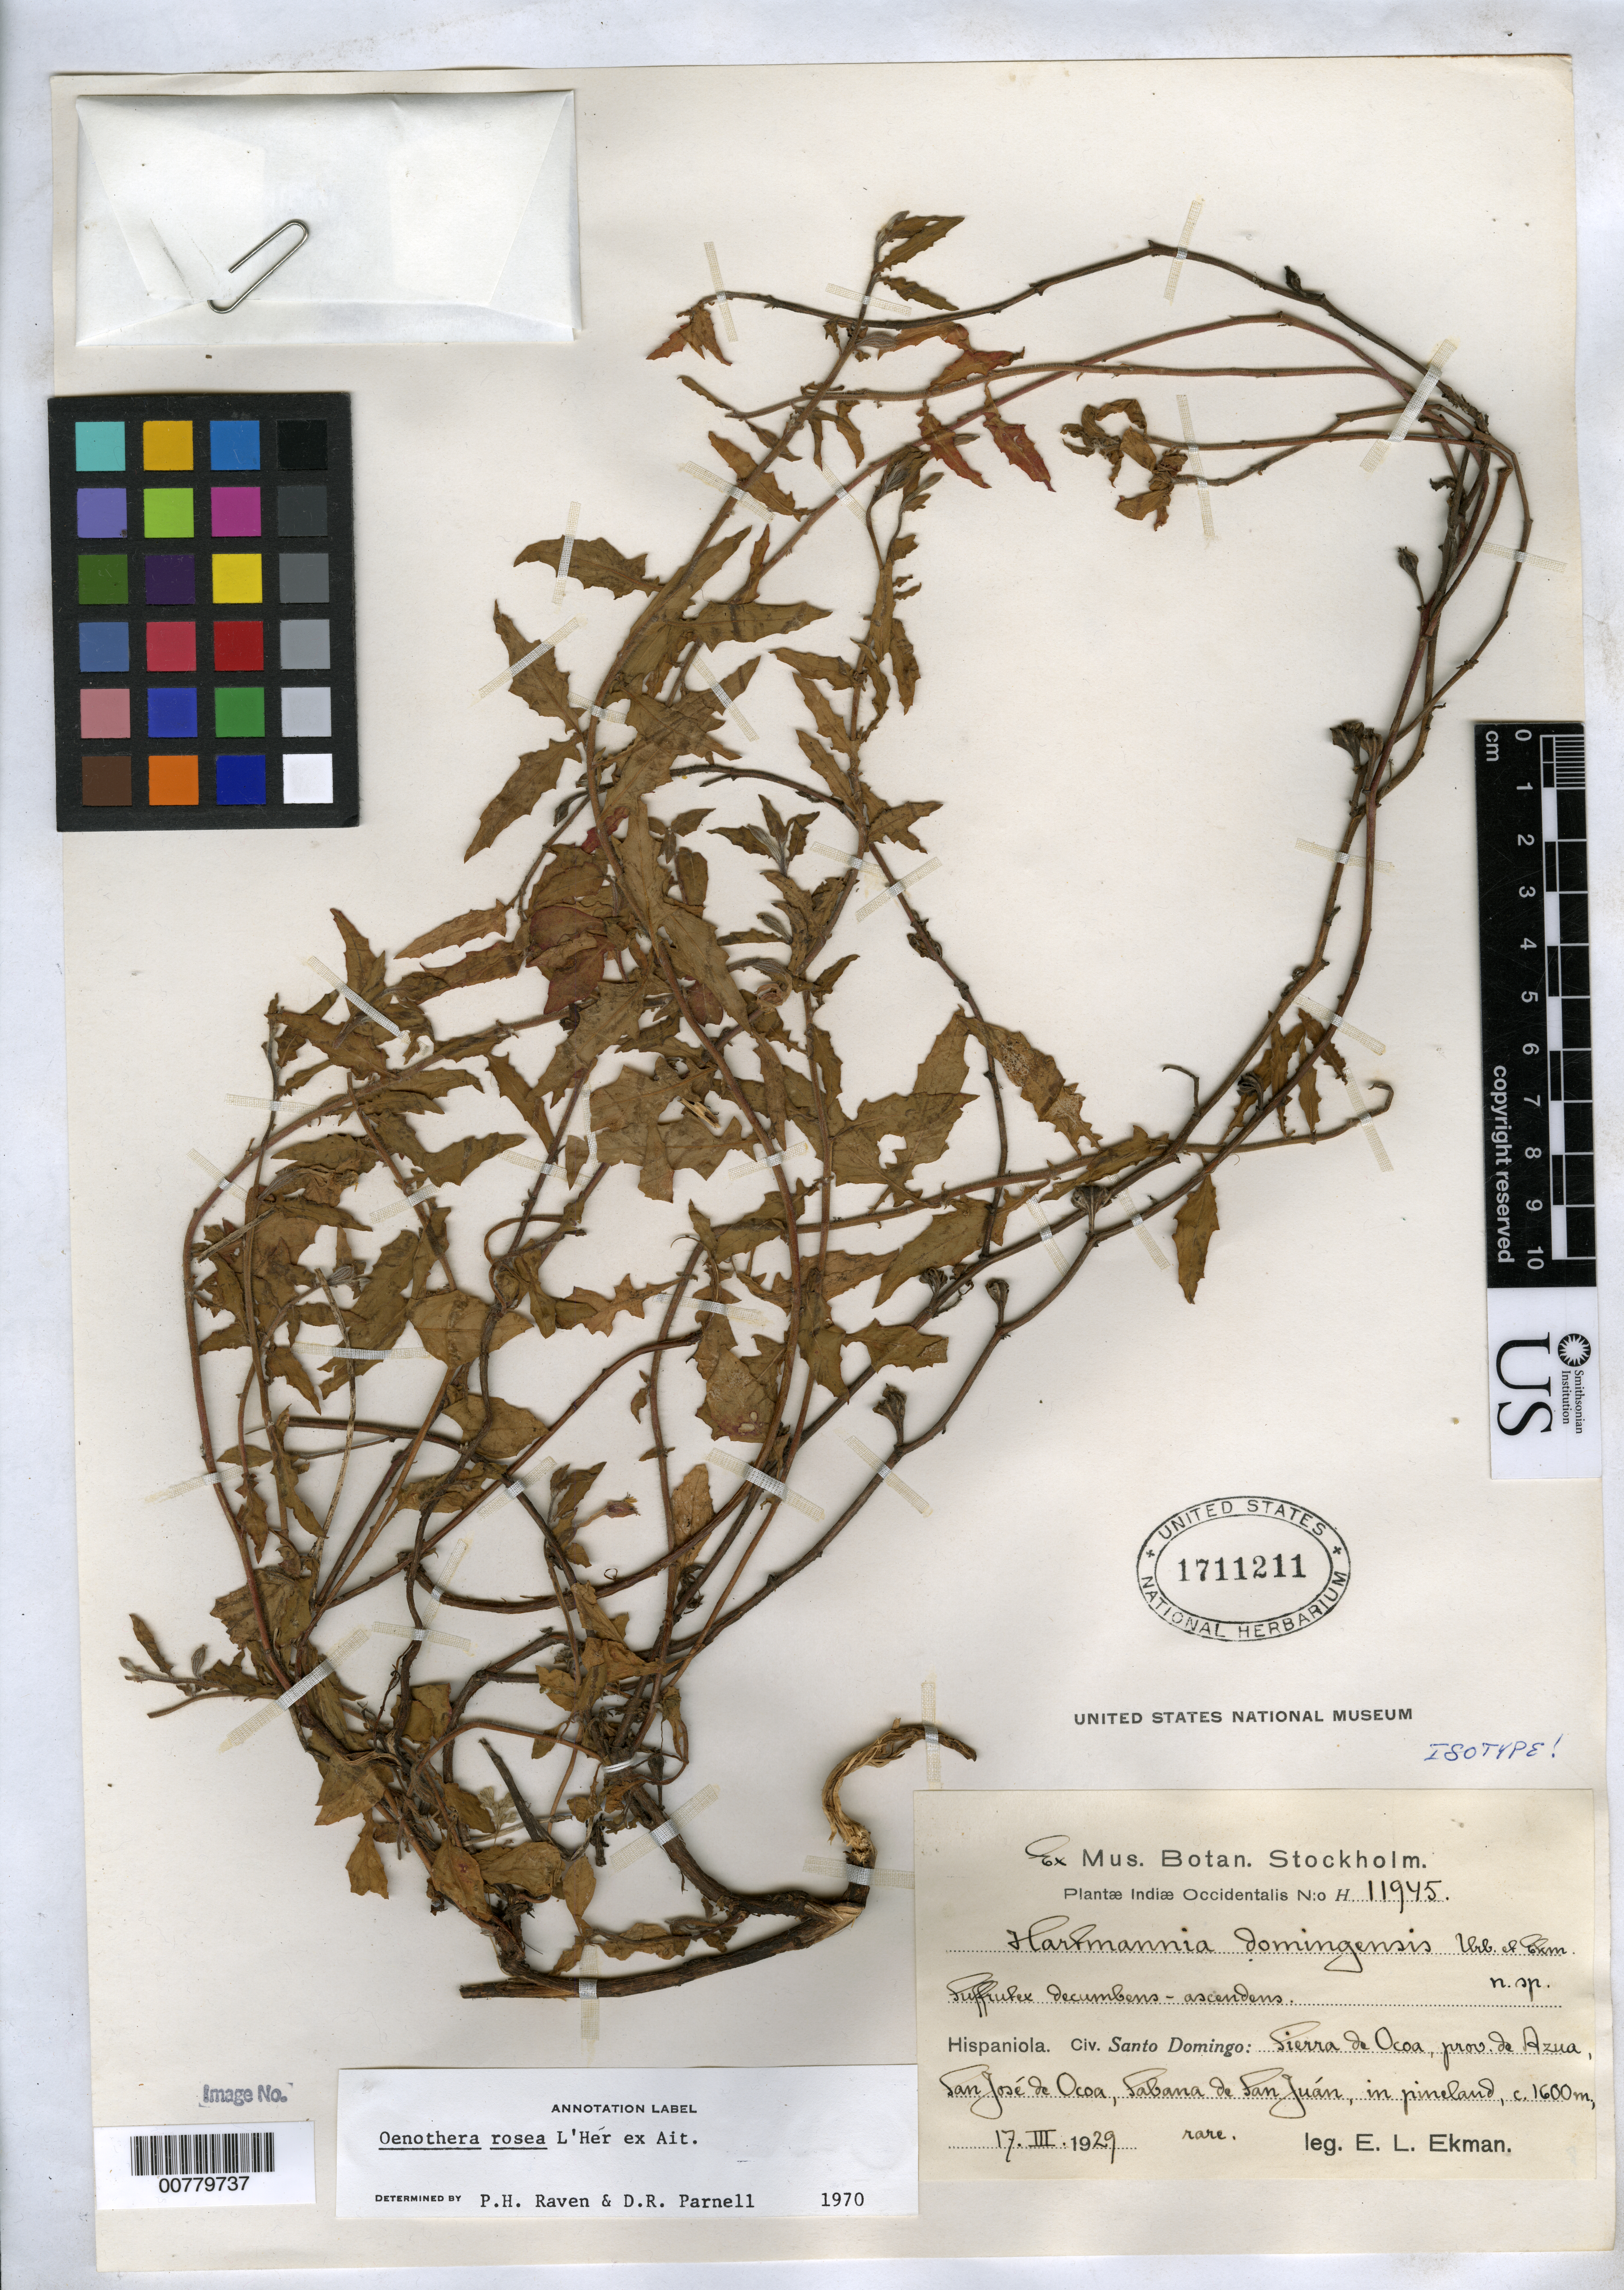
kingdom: Plantae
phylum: Tracheophyta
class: Magnoliopsida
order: Myrtales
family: Onagraceae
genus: Hartmannia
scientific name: Hartmannia domingensis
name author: Urb. & Ekman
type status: Isotype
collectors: E. L. Ekman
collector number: H 11945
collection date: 1929-03-17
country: Dominican Republic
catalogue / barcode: US 1711211